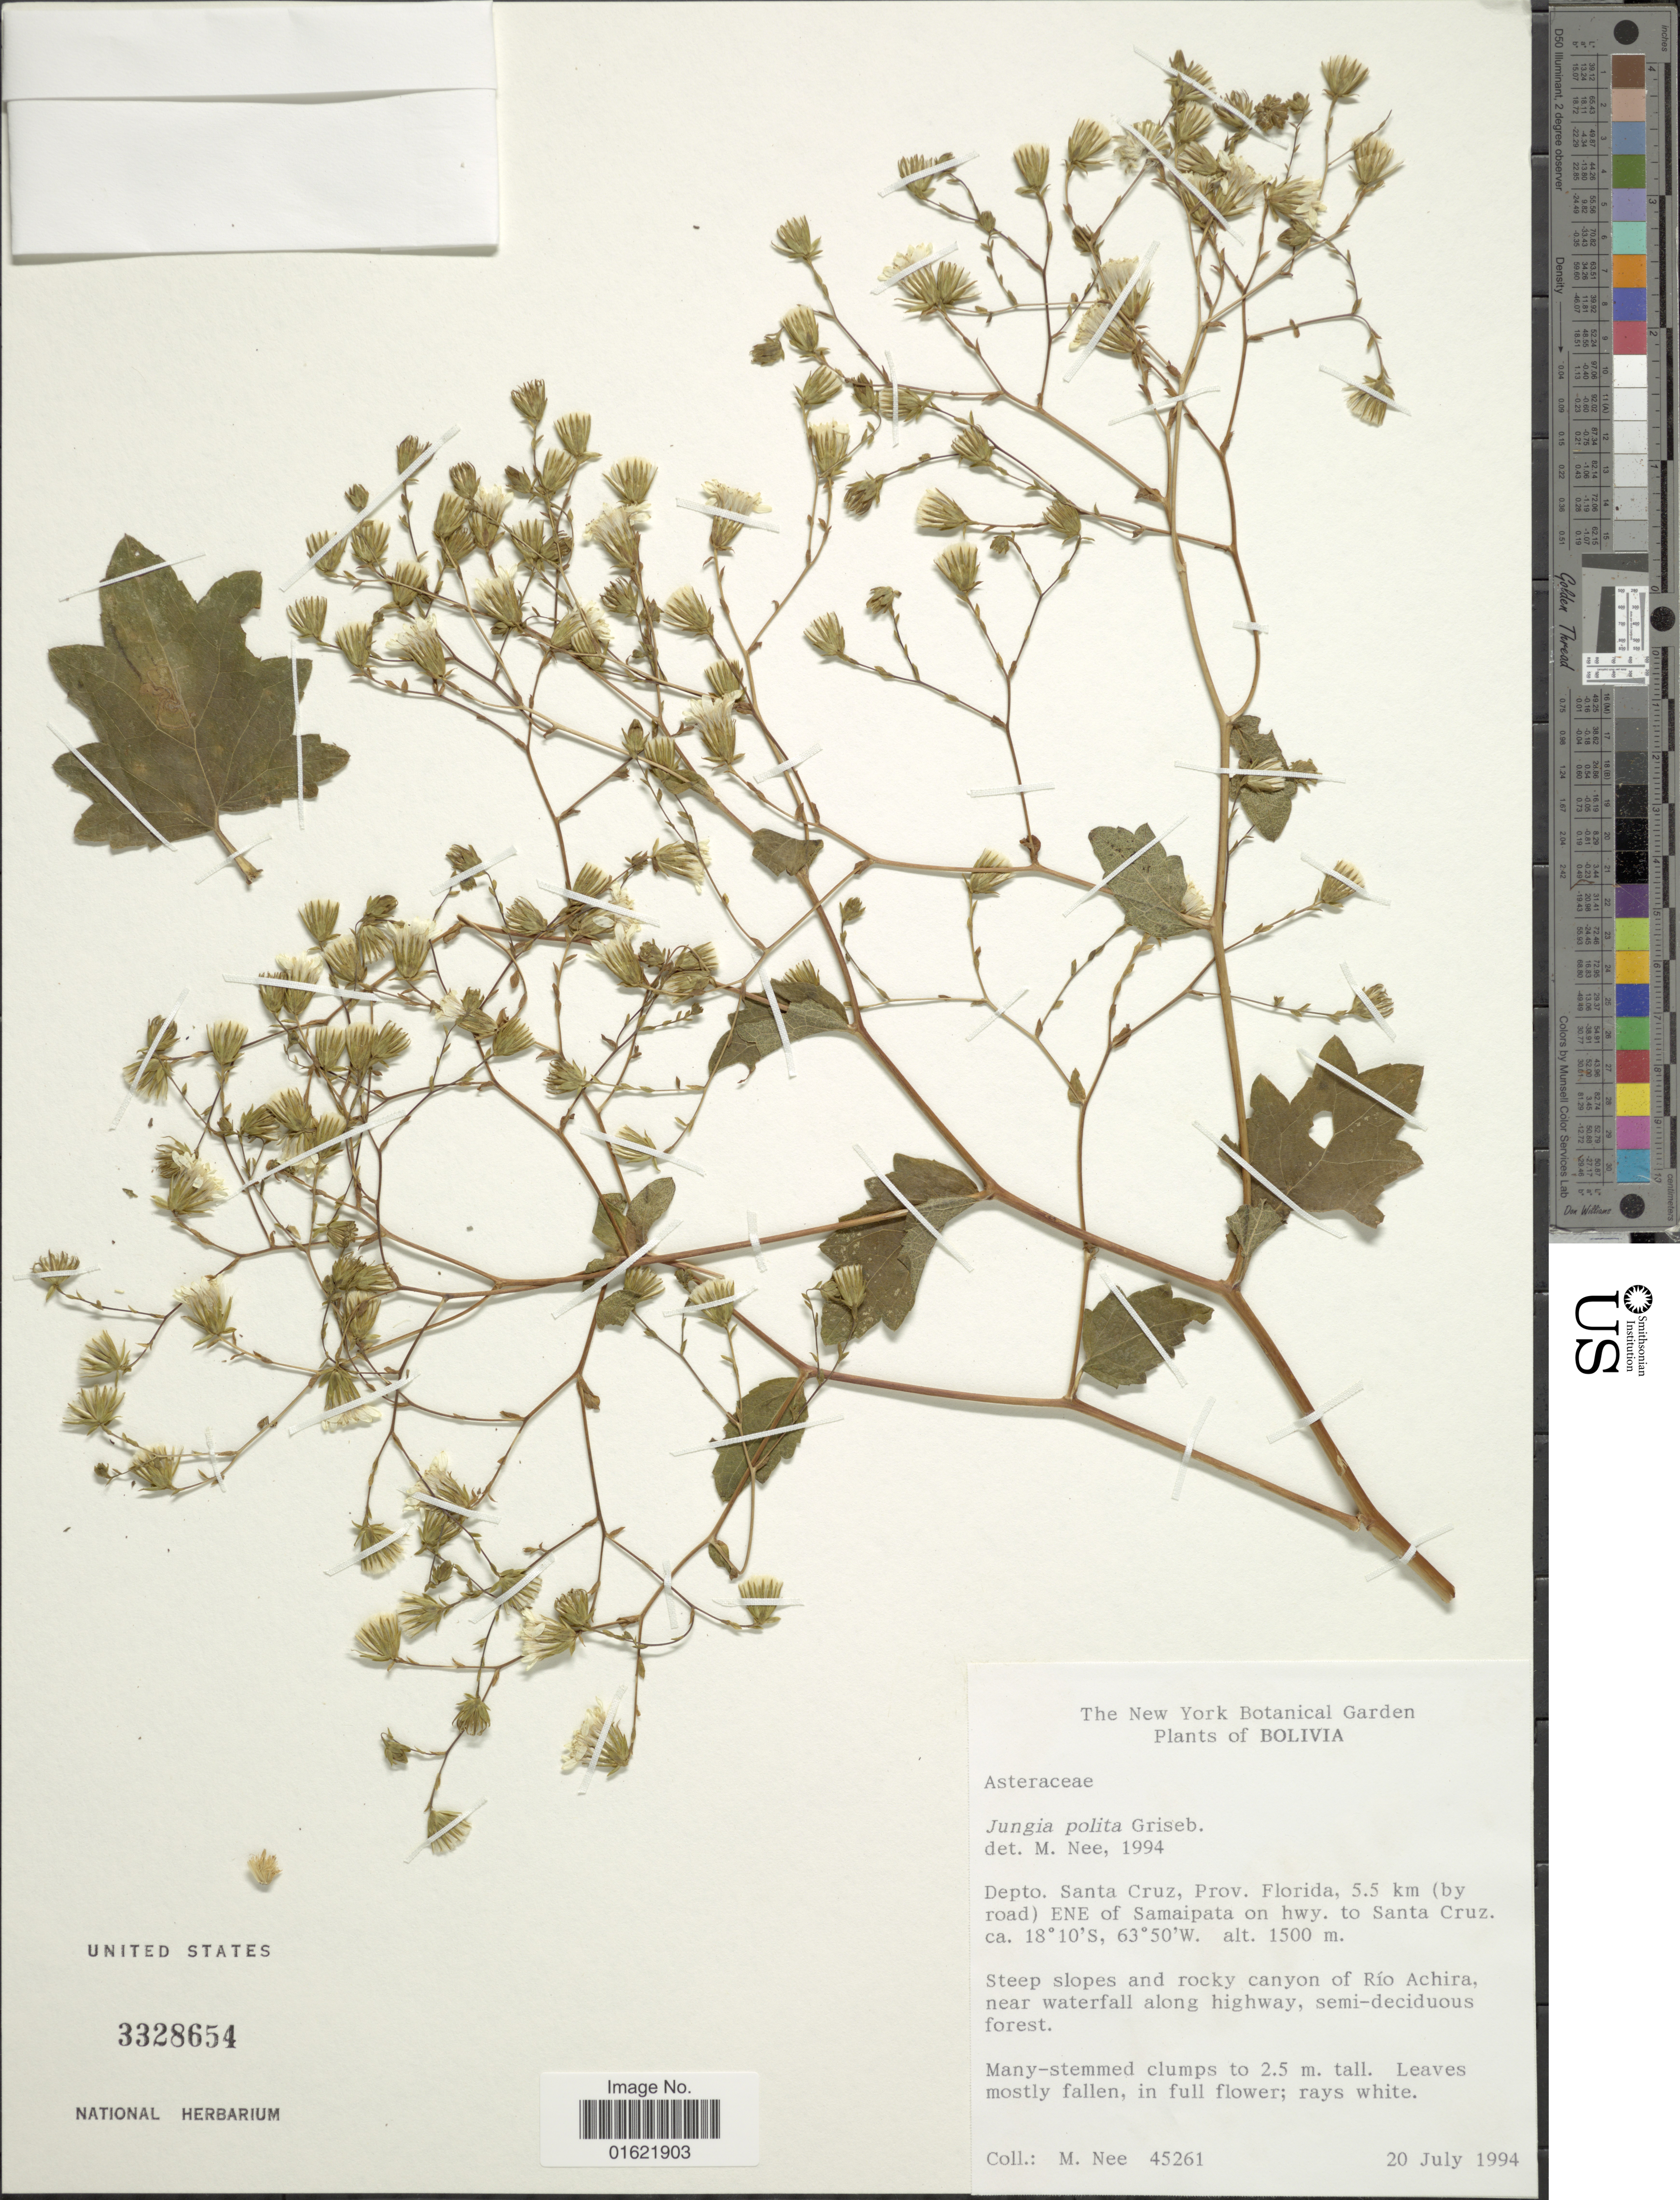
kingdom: Plantae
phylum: Tracheophyta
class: Magnoliopsida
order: Asterales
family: Asteraceae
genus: Jungia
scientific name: Jungia polita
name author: Griseb.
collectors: M. Nee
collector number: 45261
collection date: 1994-07-20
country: Bolivia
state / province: Santa Cruz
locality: Depto. Santa Cruz. Prov. Florida, 5.5 km (by road) ENE of Samaipata on hwy to Santa Cruz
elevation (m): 1500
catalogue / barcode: US 3328654